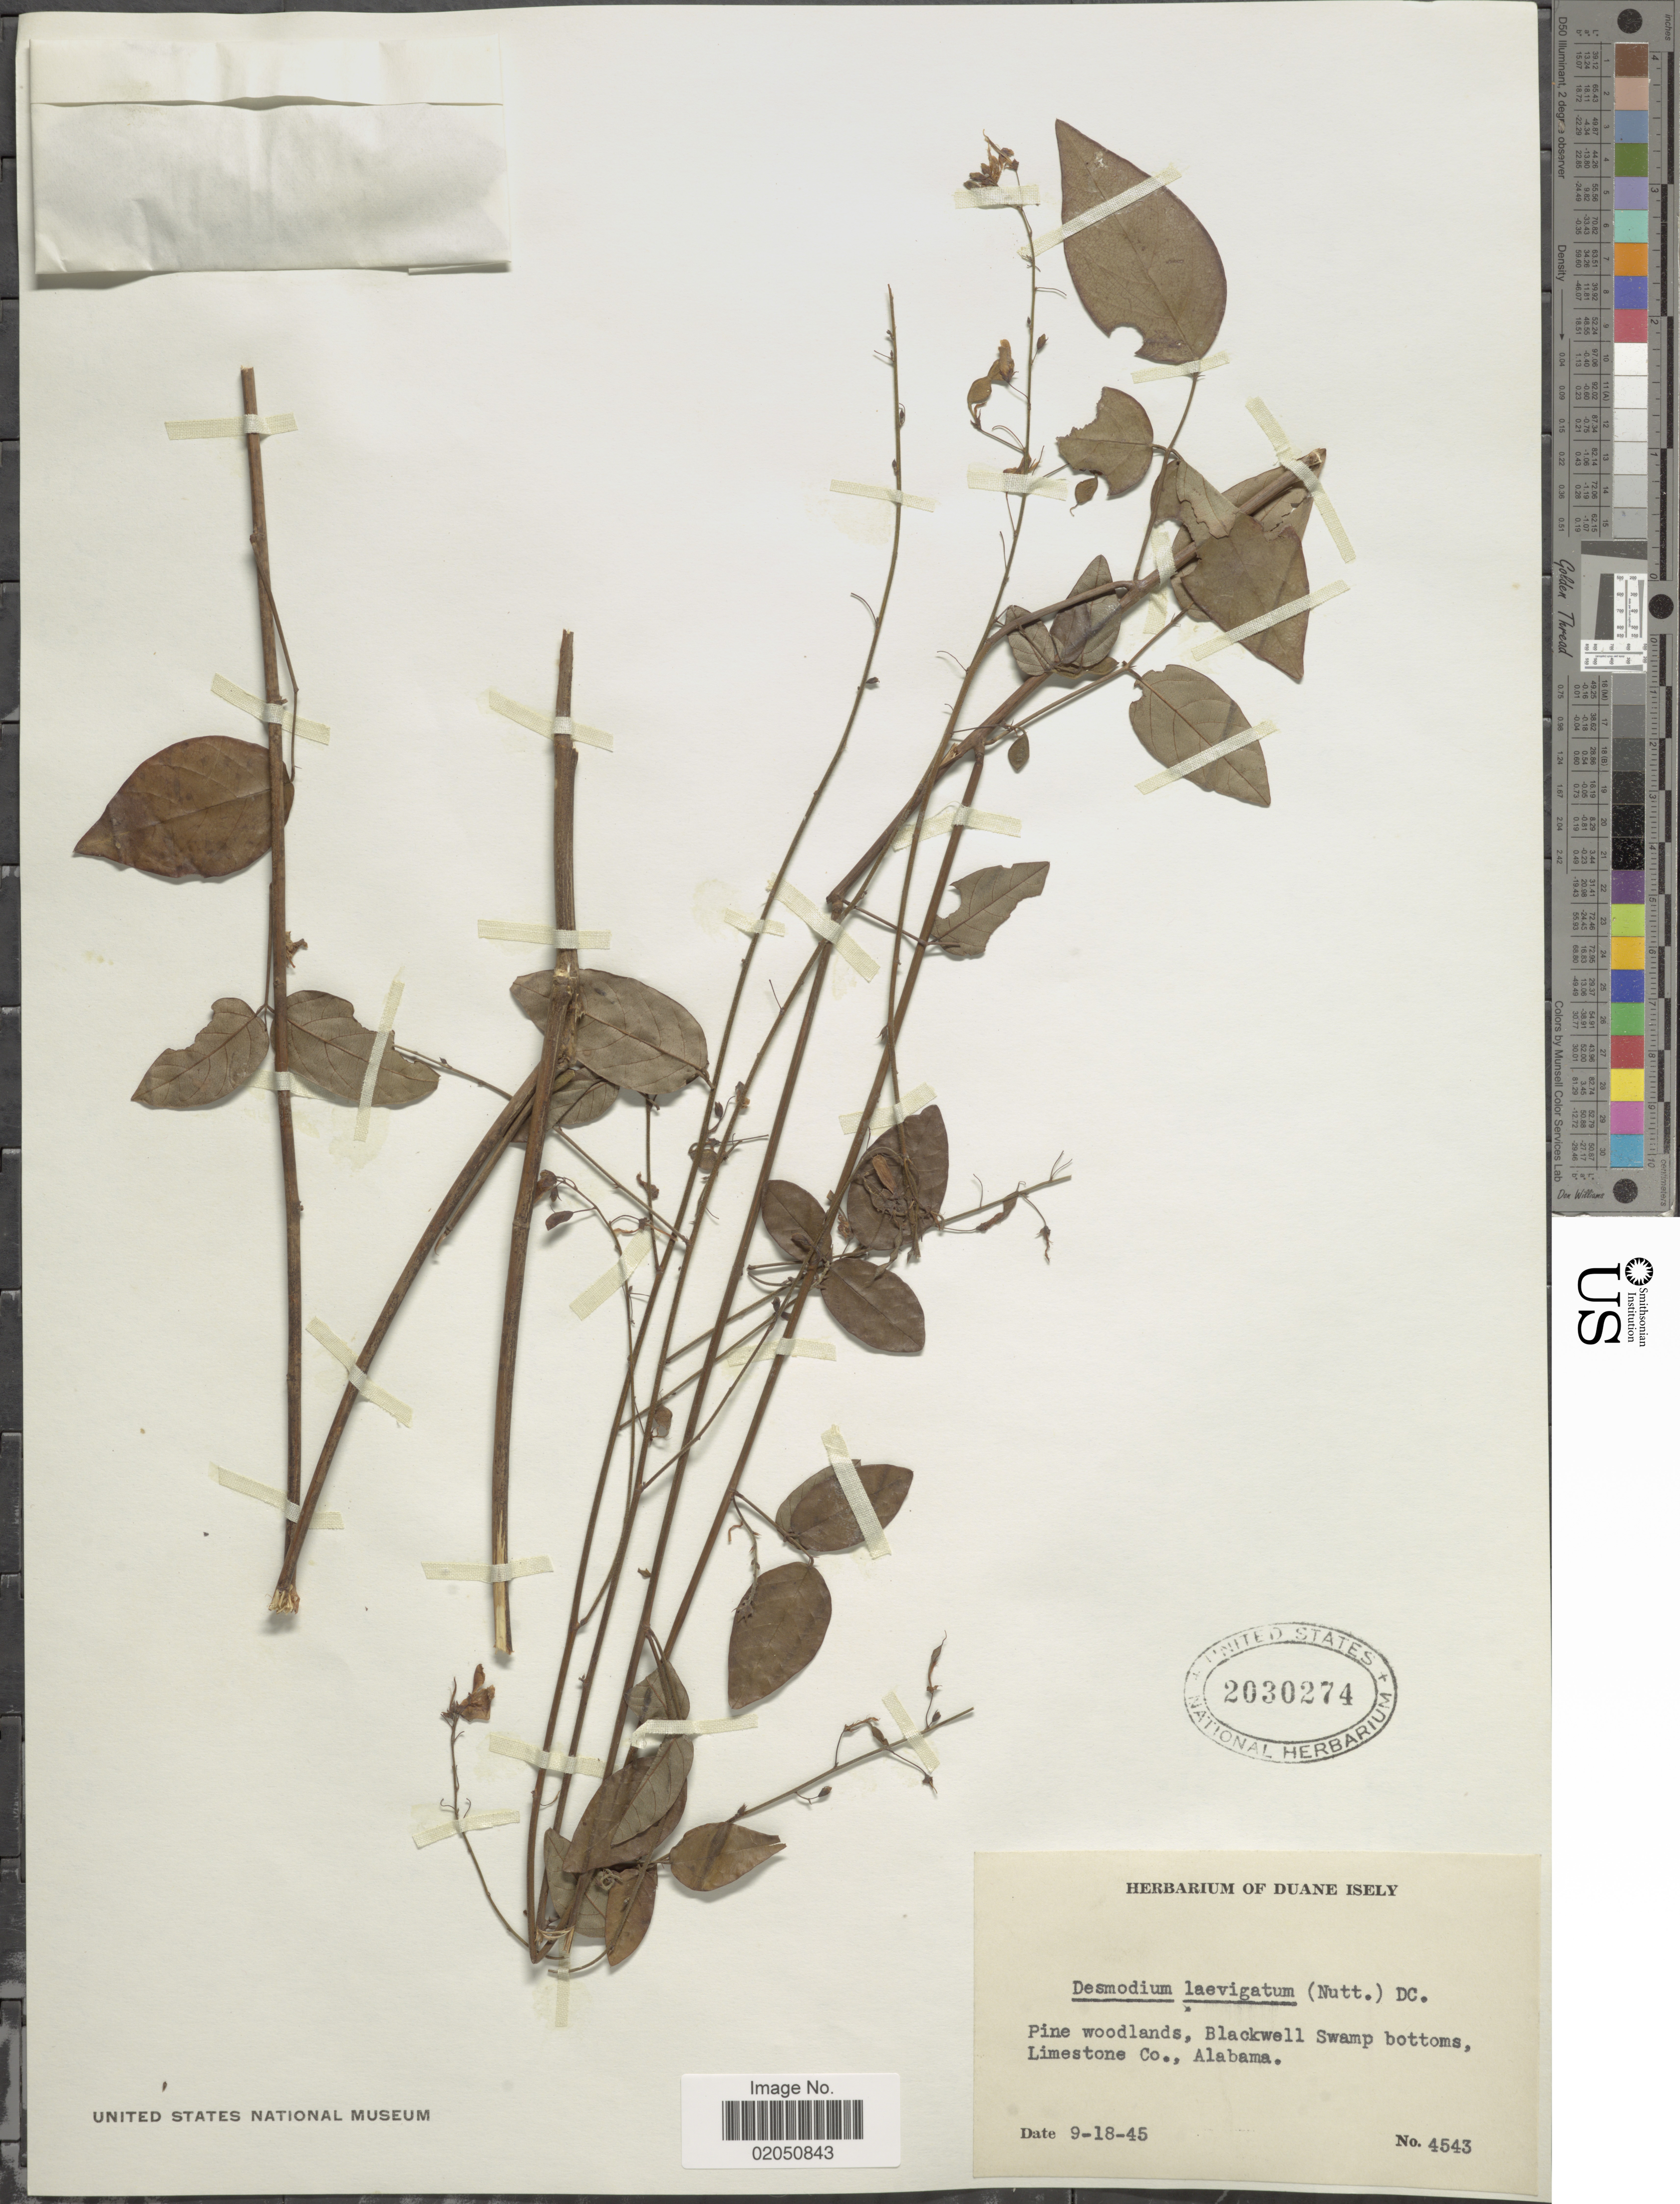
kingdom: Plantae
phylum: Tracheophyta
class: Magnoliopsida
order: Fabales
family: Fabaceae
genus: Desmodium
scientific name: Desmodium laevigatum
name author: (Nutt.) DC.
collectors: ex. herb. Duane Isely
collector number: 4543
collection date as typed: Transcribed d/m/y: 18/9/45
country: United States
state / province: Alabama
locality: Pinewoodlands, Blackwell Swamp bottoms, Limestone Co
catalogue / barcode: US 2030274